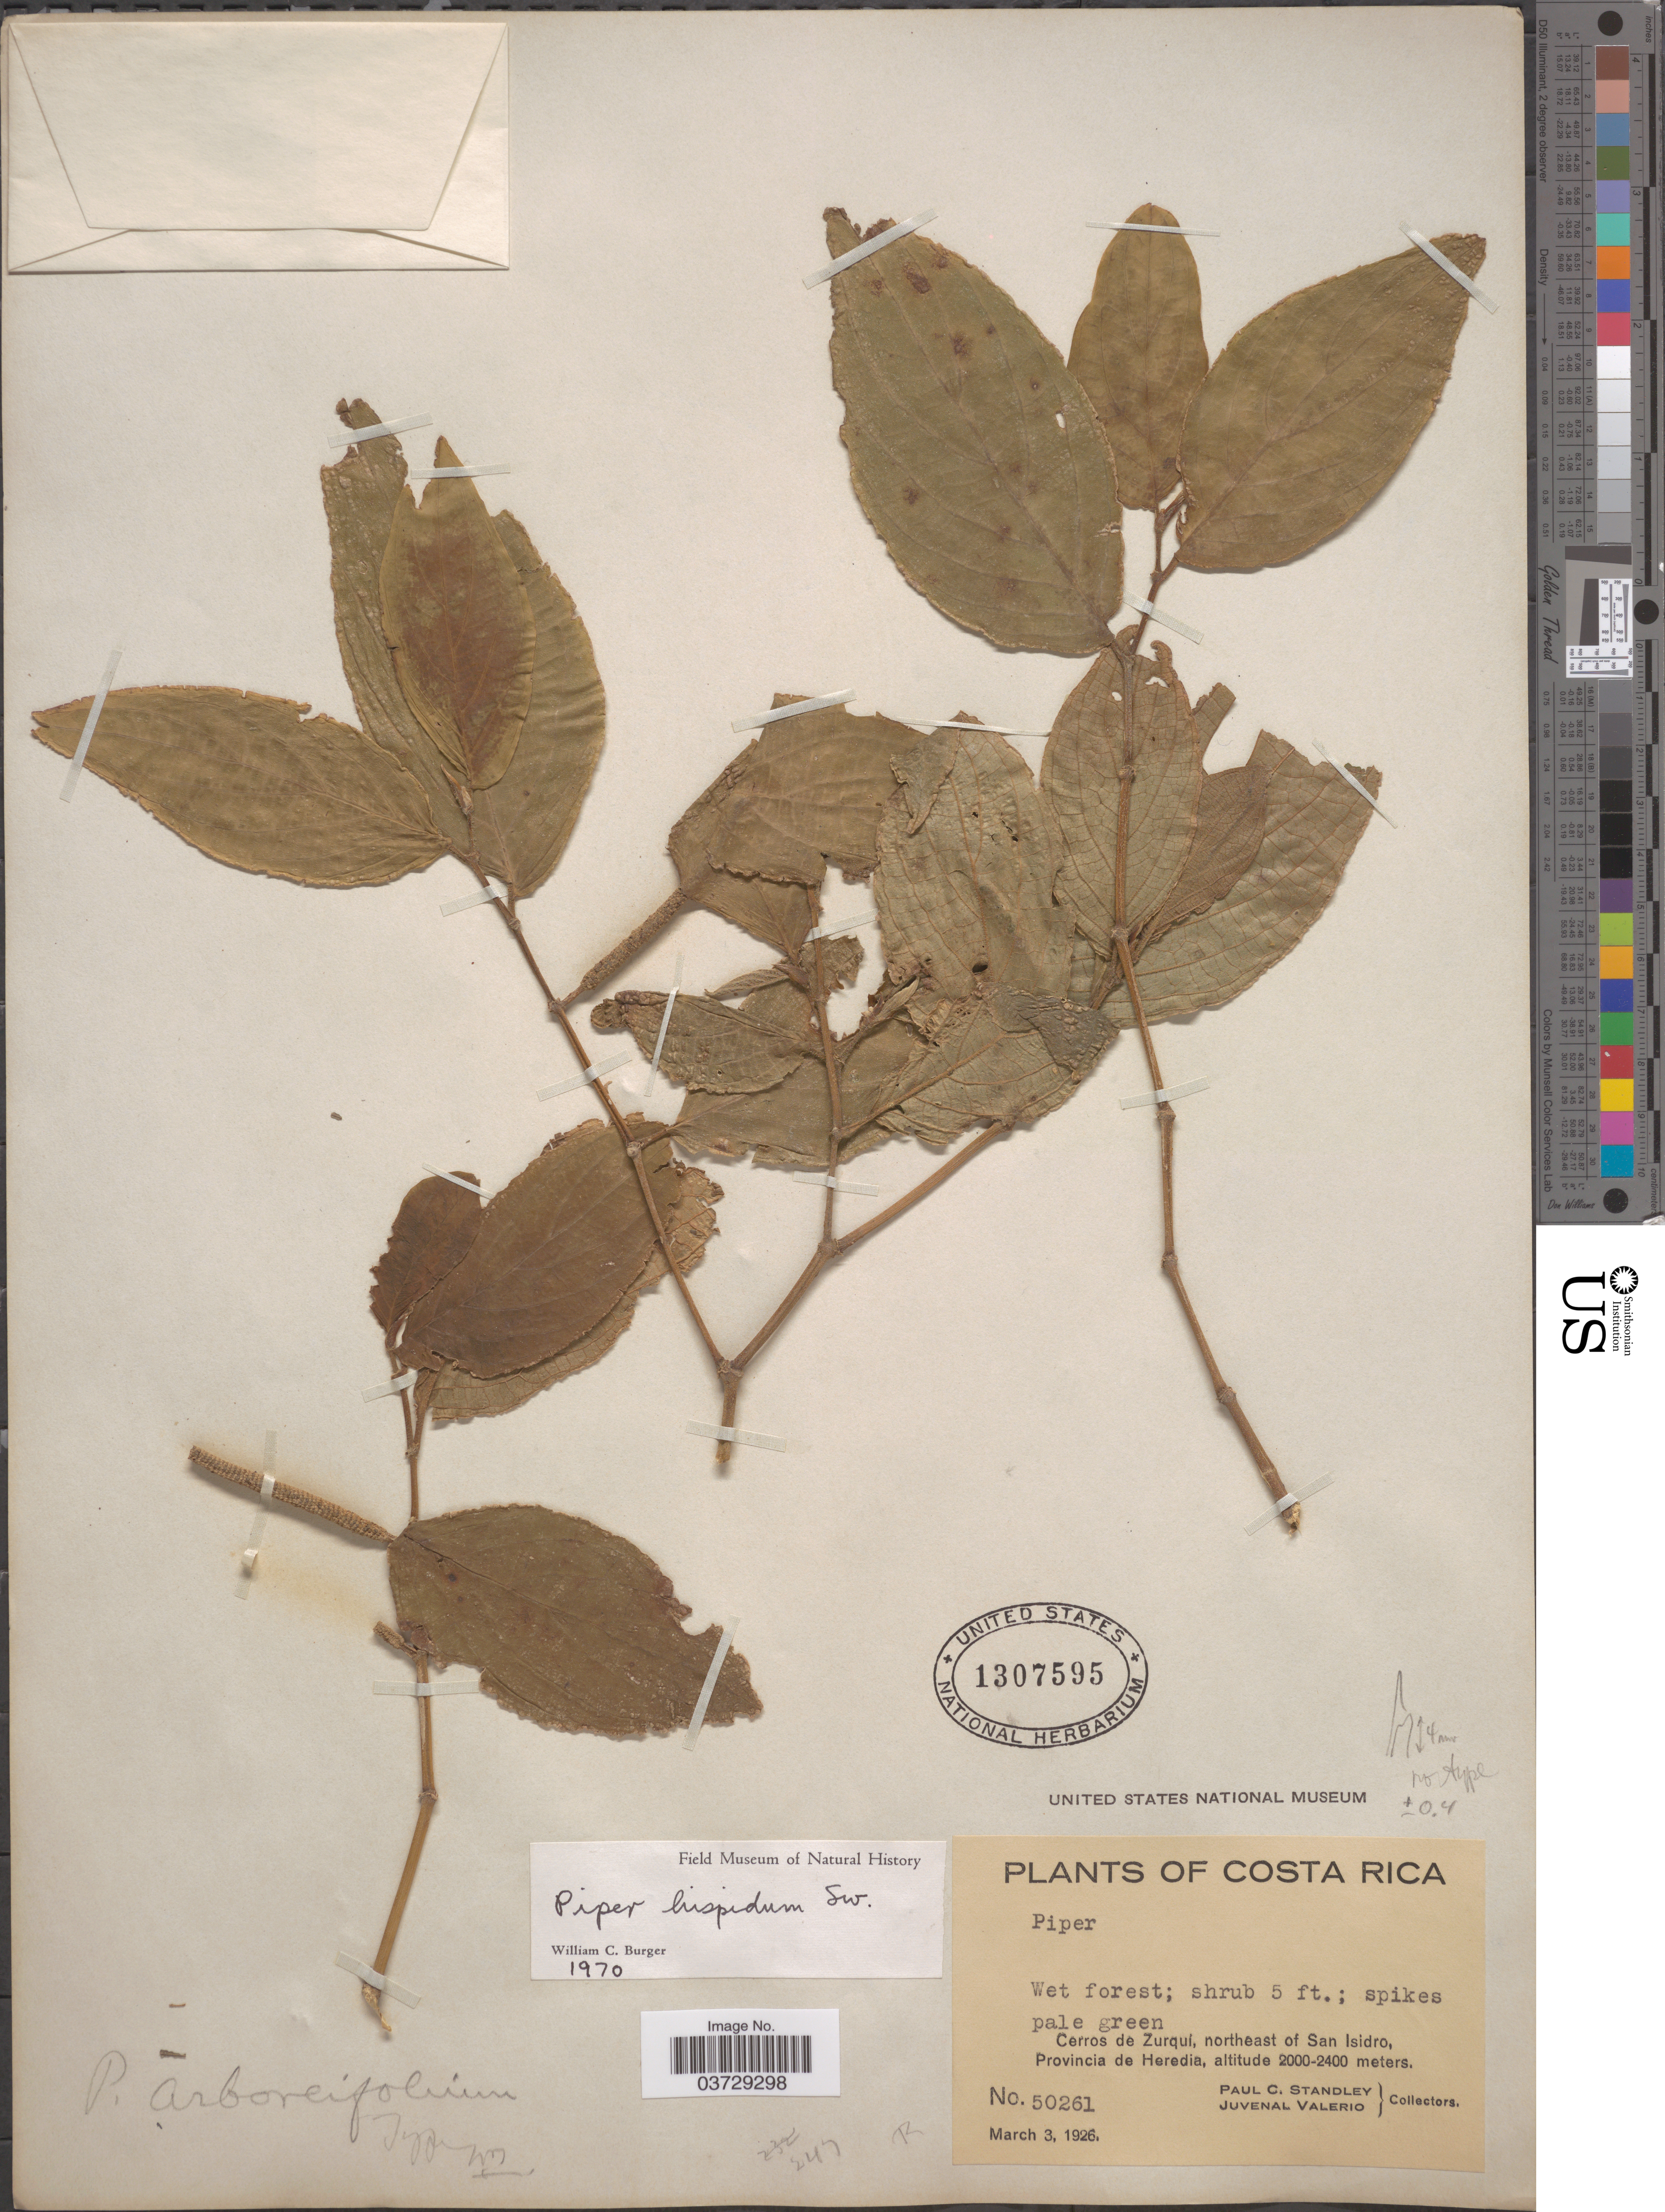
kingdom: Plantae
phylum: Tracheophyta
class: Magnoliopsida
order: Piperales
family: Piperaceae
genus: Piper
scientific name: Piper hispidum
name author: Sw.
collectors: P. C. Standley & J. Valerio R.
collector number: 50261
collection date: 1926-03-03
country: Costa Rica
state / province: Heredia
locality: Cerros de Zurquí, northeast of San Isidro.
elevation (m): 2000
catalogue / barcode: US 1307595